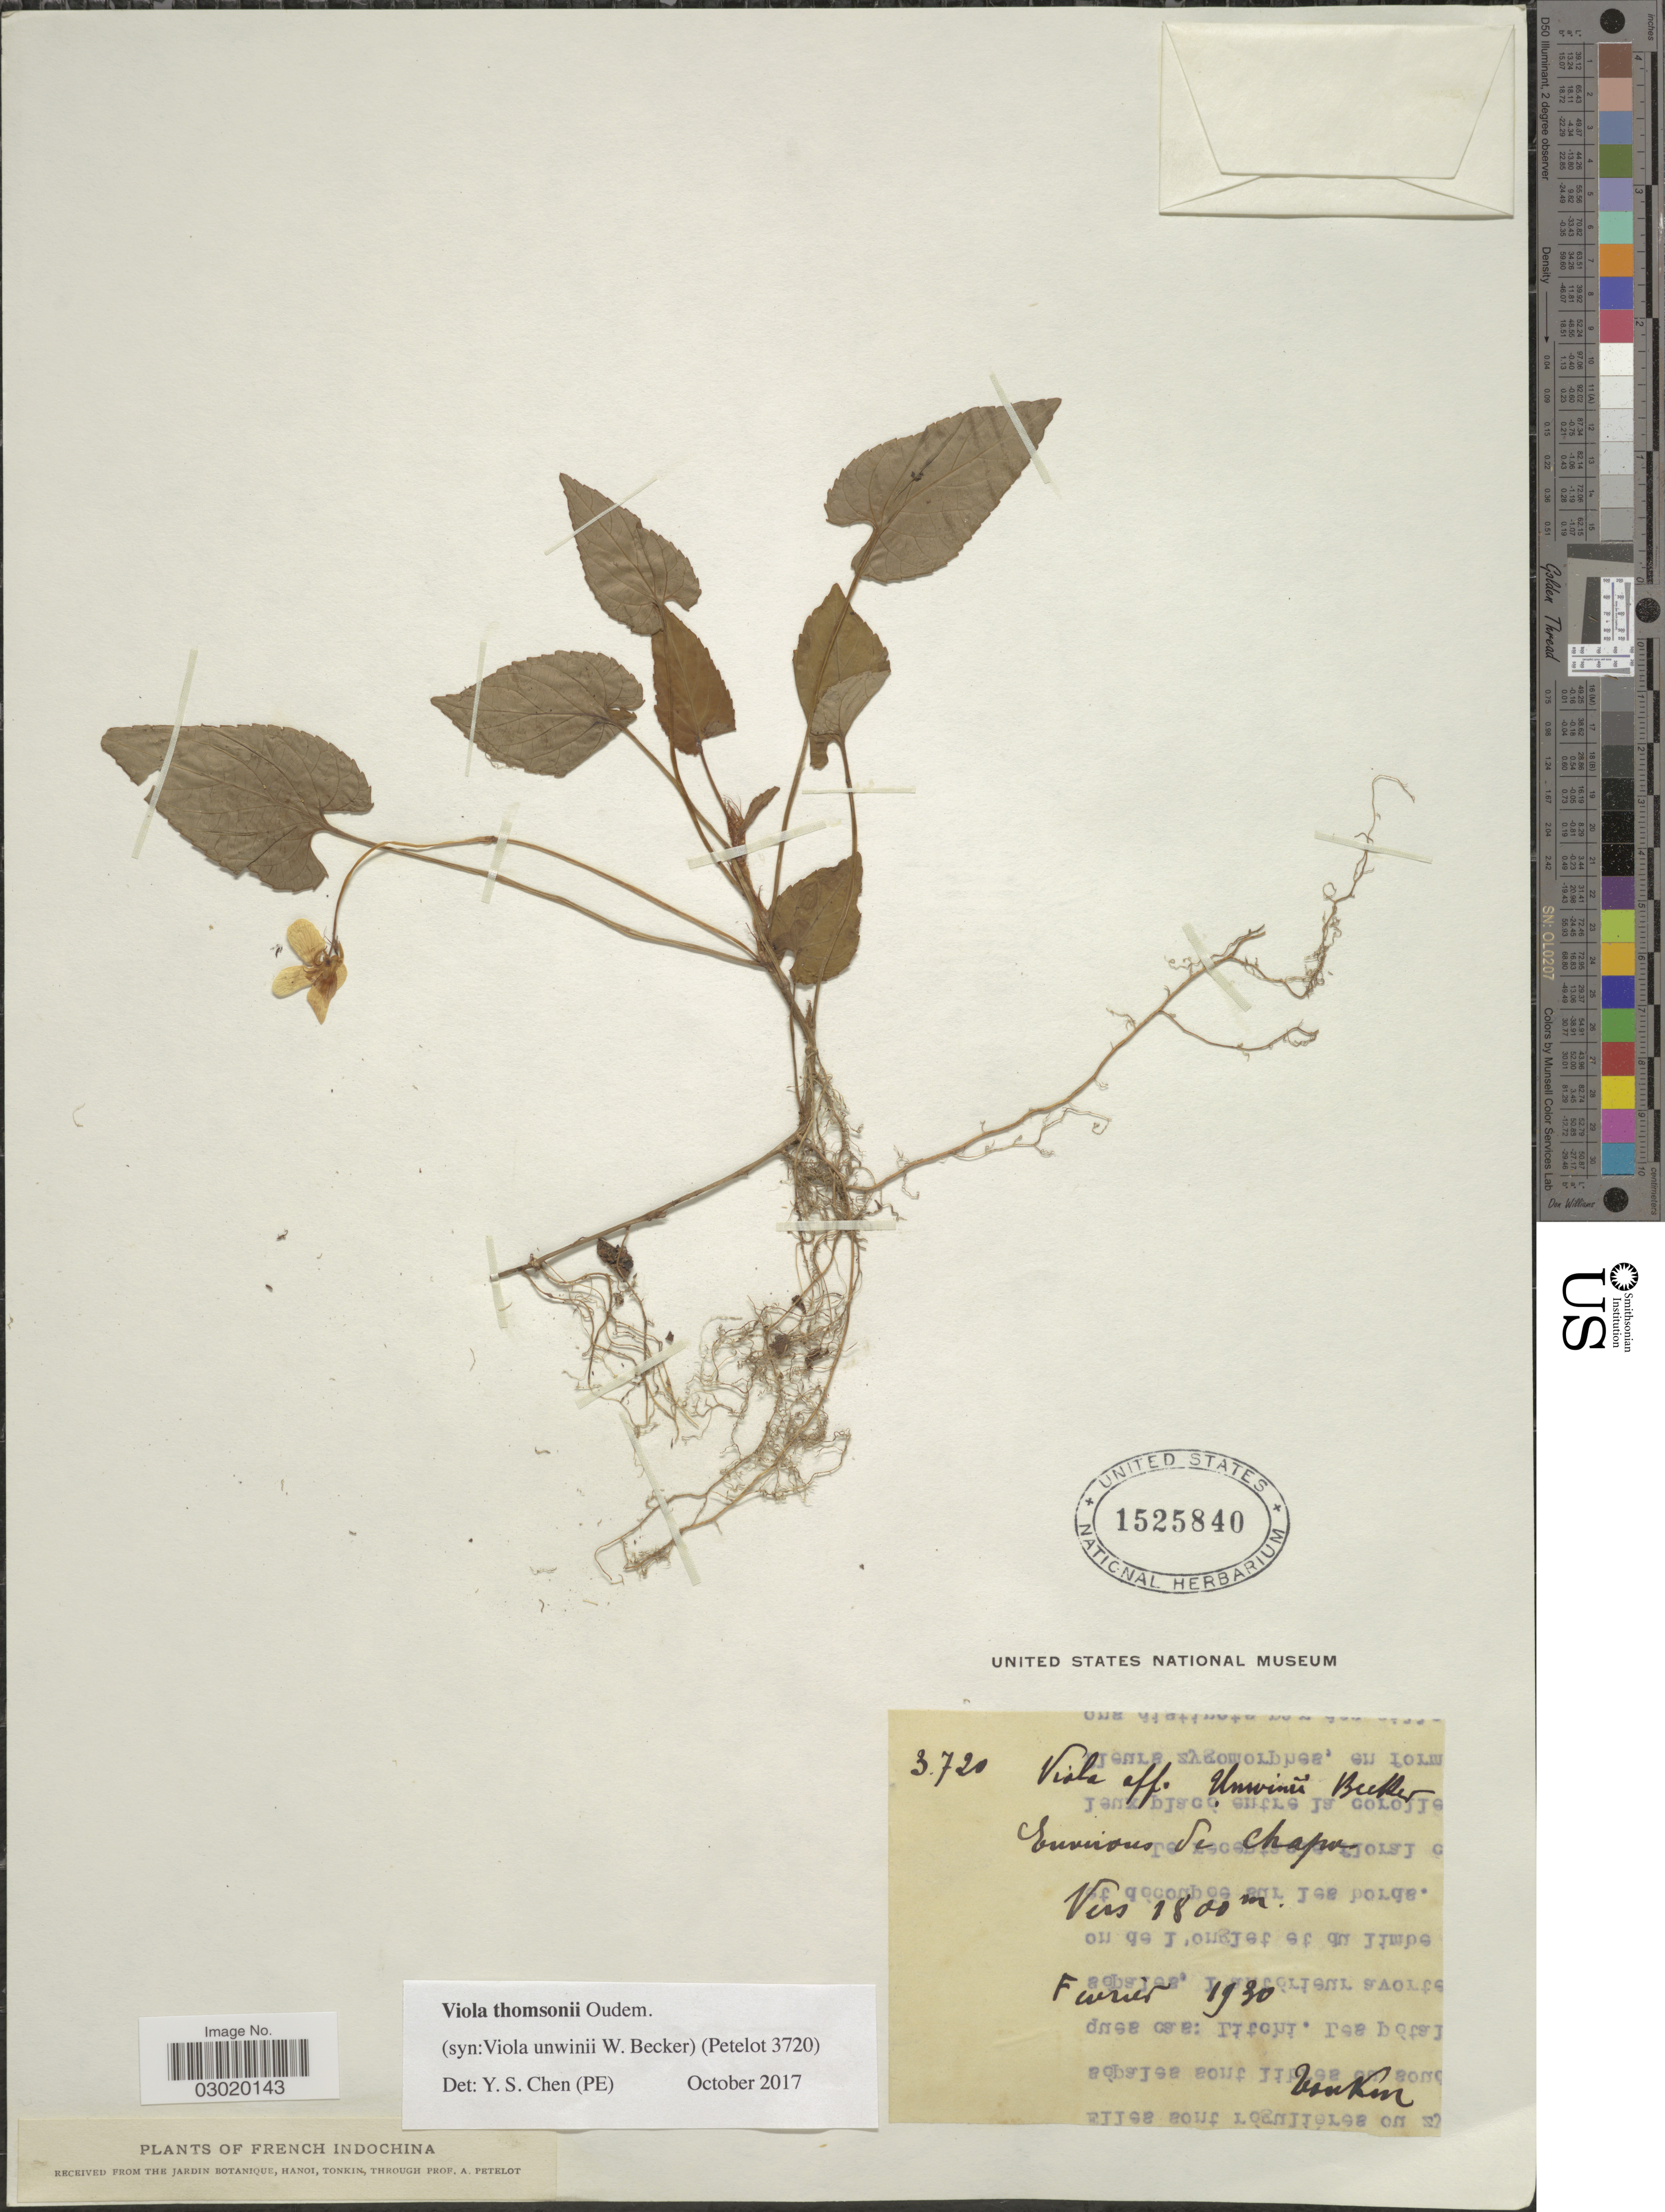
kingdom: Plantae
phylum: Tracheophyta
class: Magnoliopsida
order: Malpighiales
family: Violaceae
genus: Viola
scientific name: Viola thomsonii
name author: Oudem.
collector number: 3720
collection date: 1930-02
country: Vietnam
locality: Environs de Chapa.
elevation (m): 1800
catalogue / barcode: US 1525840